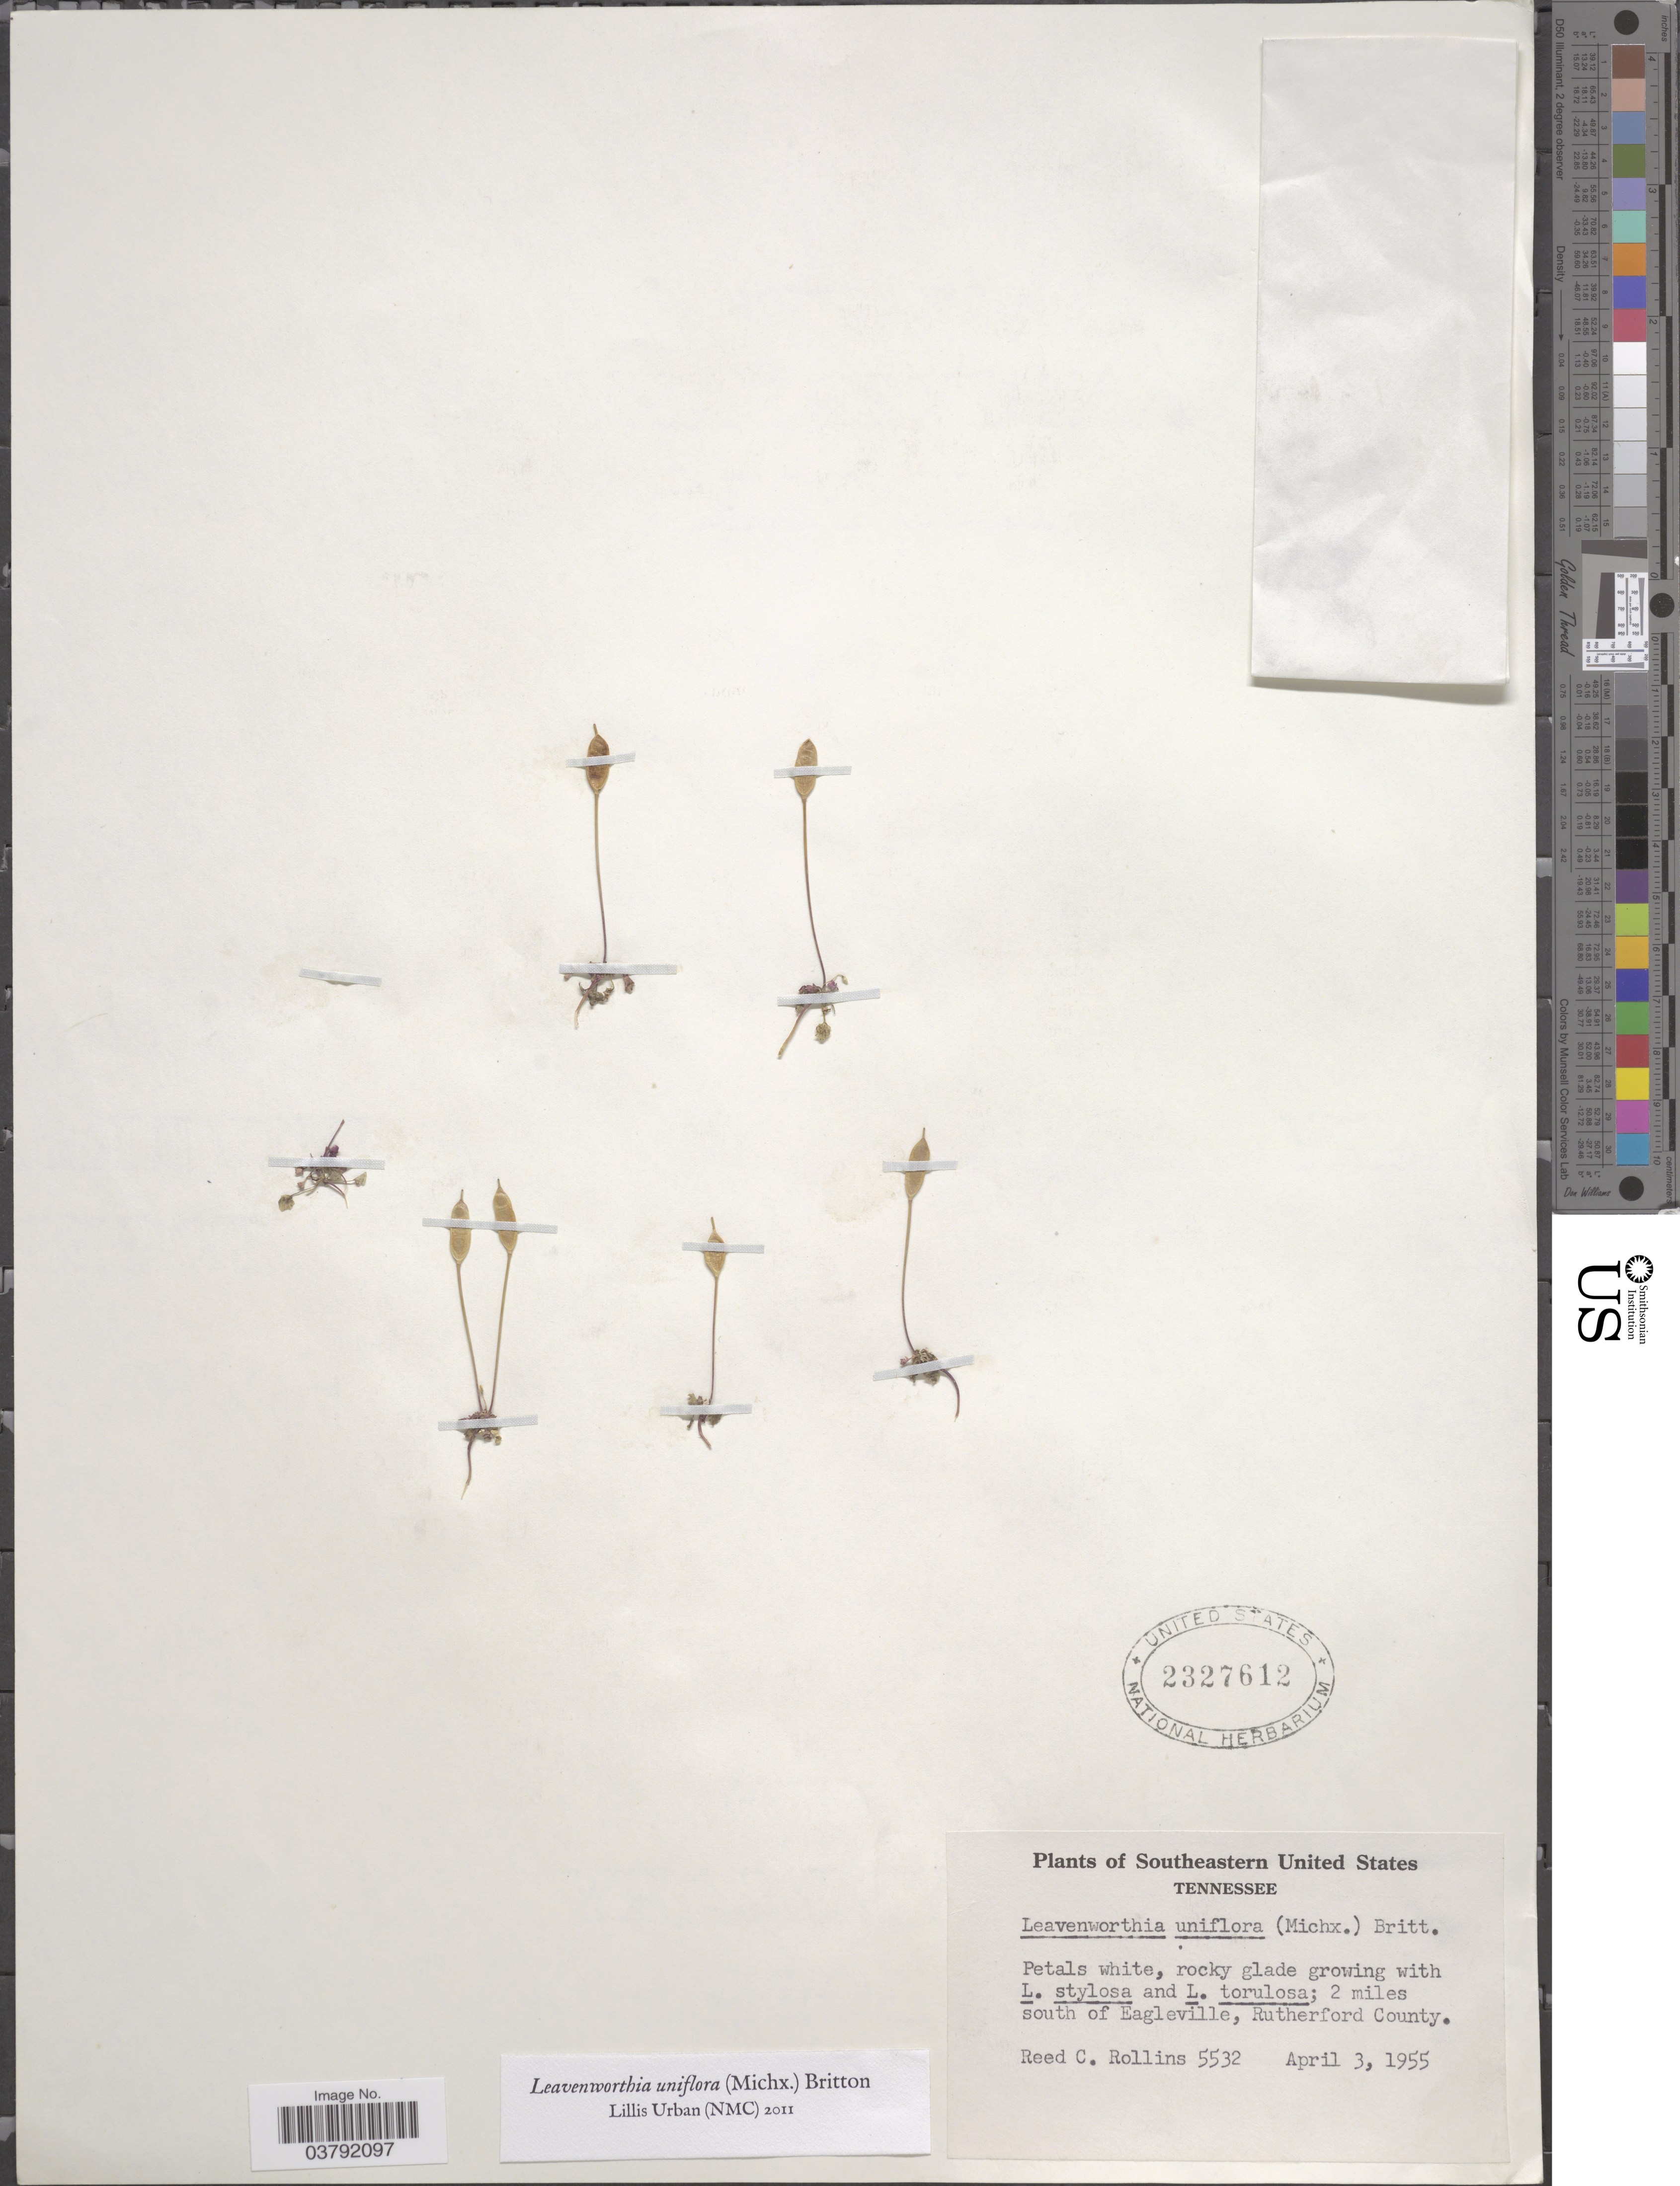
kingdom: Plantae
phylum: Tracheophyta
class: Magnoliopsida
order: Brassicales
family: Brassicaceae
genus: Leavenworthia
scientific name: Leavenworthia uniflora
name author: (Michx.) Britton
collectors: R. C. Rollins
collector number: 5532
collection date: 1955-04-03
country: United States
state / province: Tennessee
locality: Southeastern United States. 2 miles south of Eagleville, Rutherford County.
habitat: rocky glade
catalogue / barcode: US 2327612